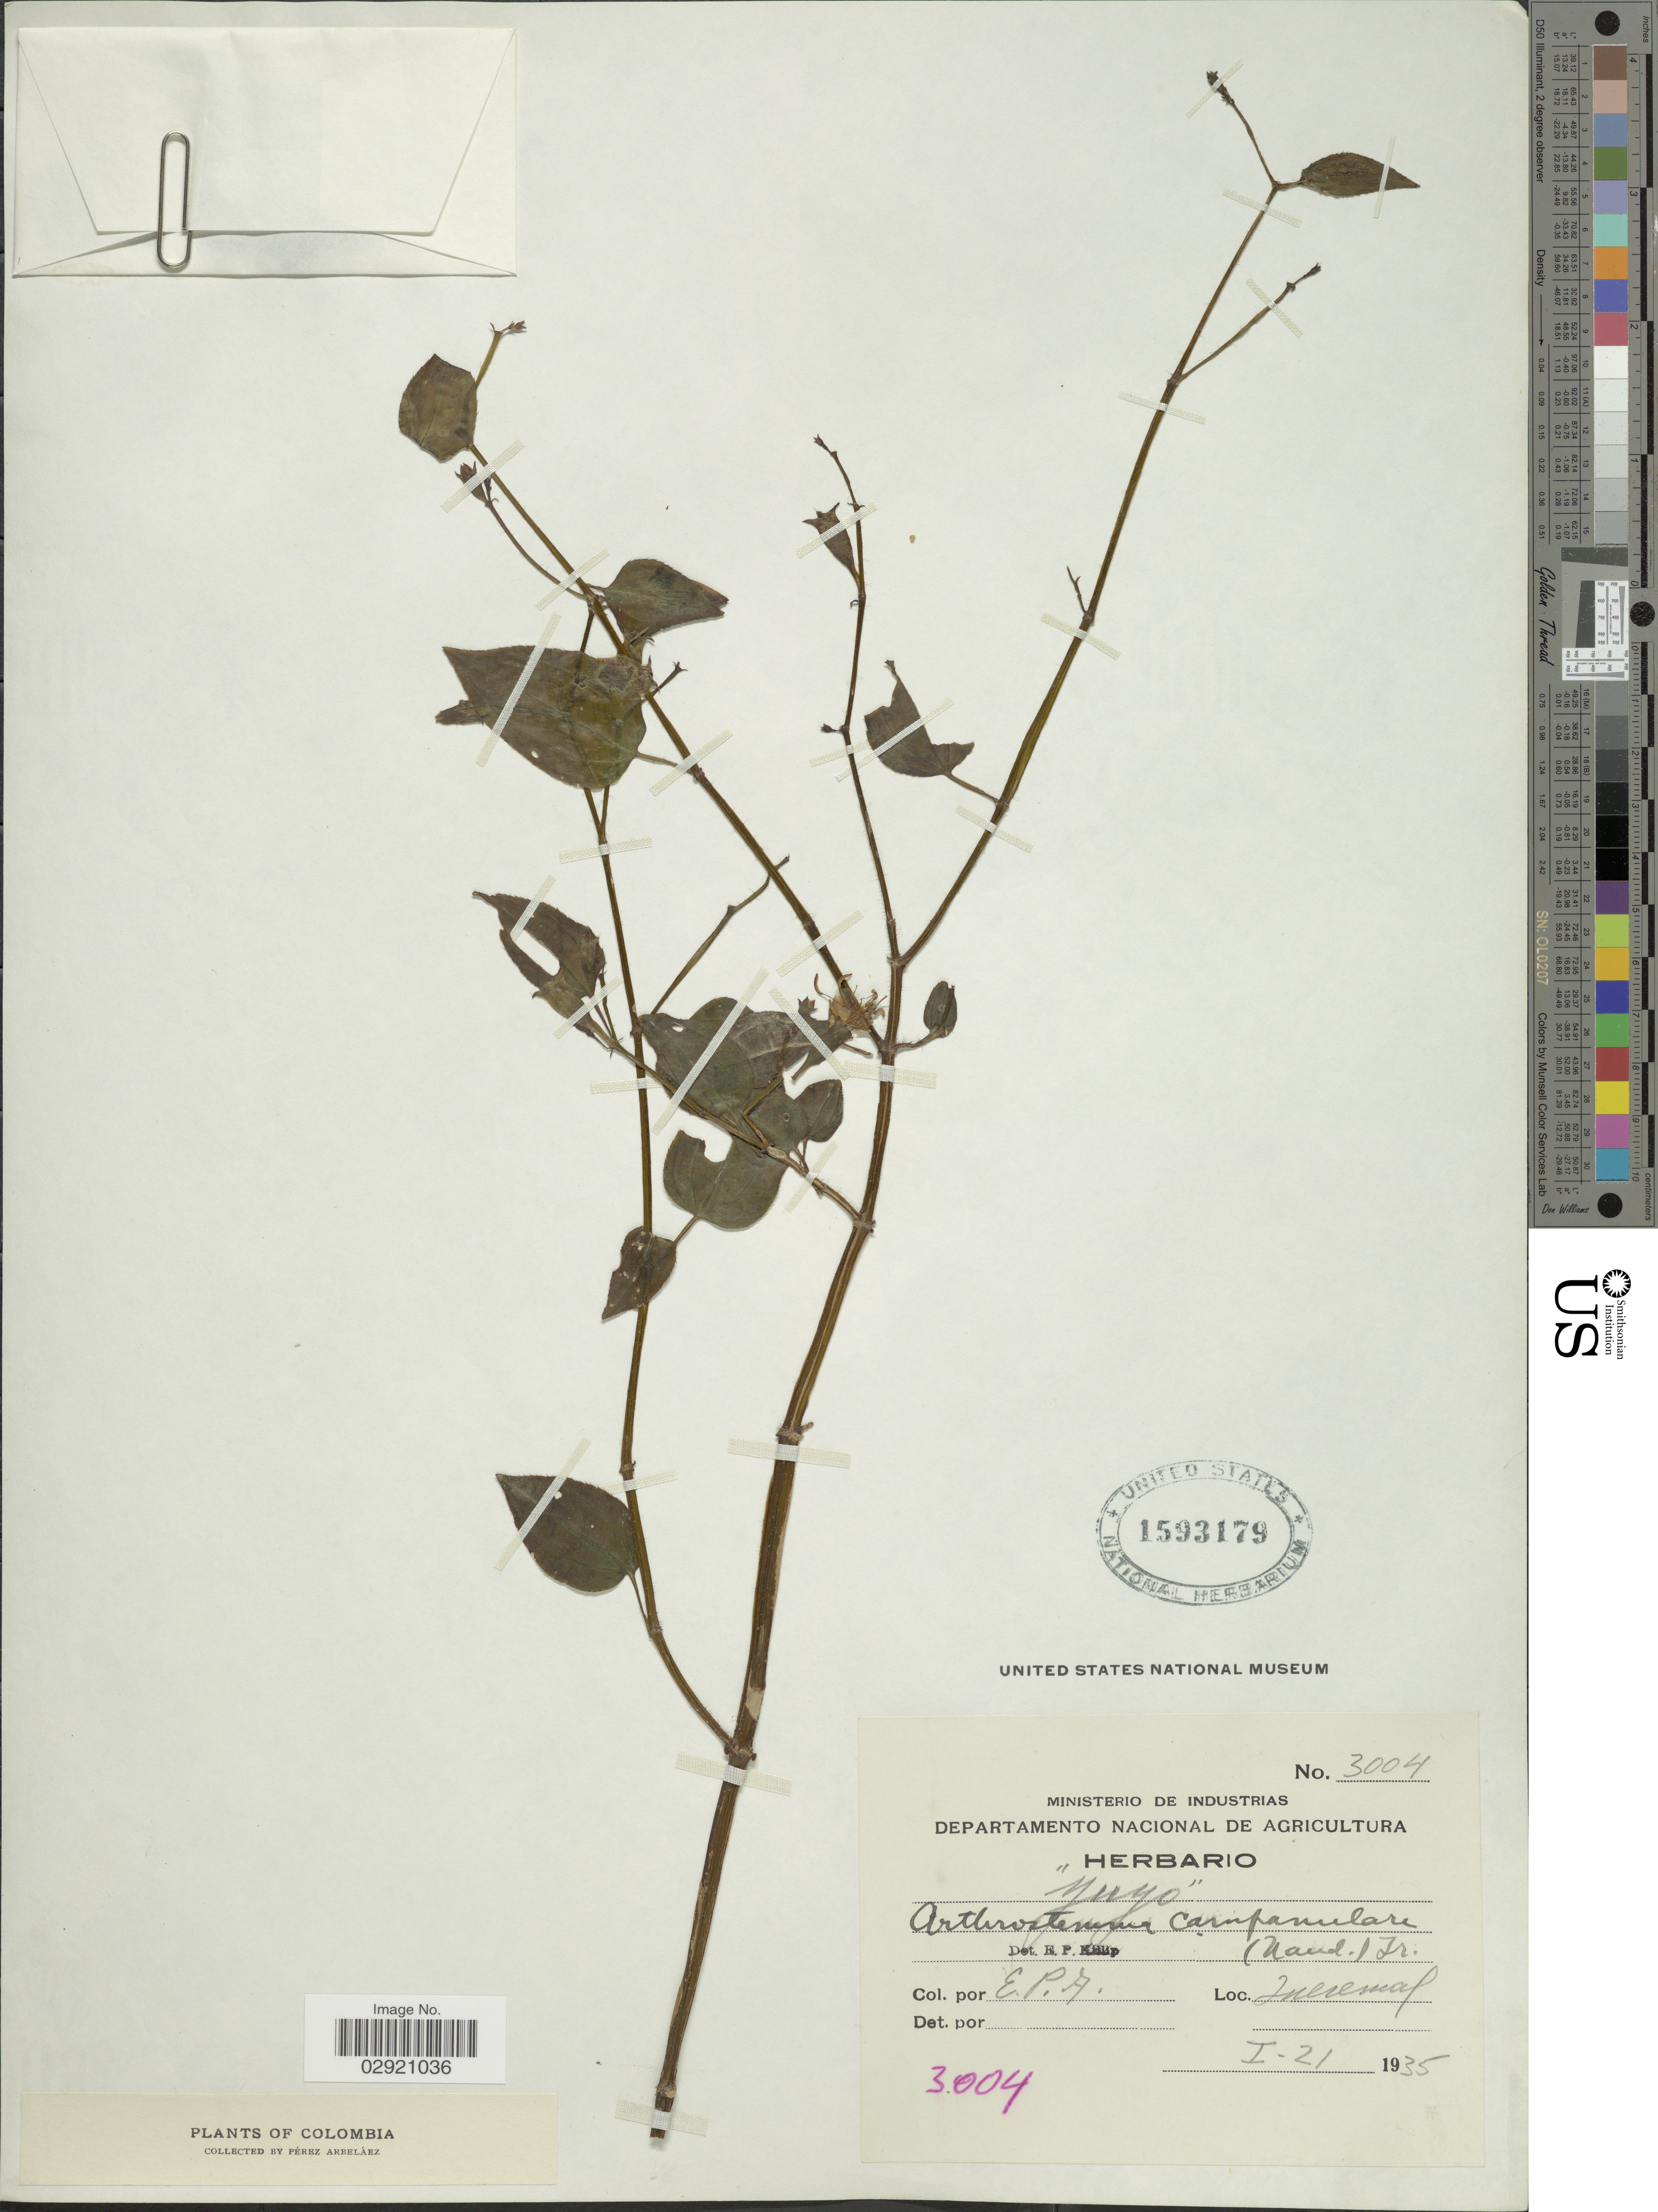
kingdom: Plantae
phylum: Tracheophyta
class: Magnoliopsida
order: Myrtales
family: Melastomataceae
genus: Arthrostemma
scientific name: Arthrostemma ciliatum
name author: Pav. ex D. Don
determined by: Strong, Mark T., (BOT), Smithsonian Institution - National Museum of Natural History (UNITED STATES)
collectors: E. Pérez Arbeláez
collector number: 3004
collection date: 1935-01-21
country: Colombia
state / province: Valle del Cauca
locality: Queremal.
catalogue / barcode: US 1593179